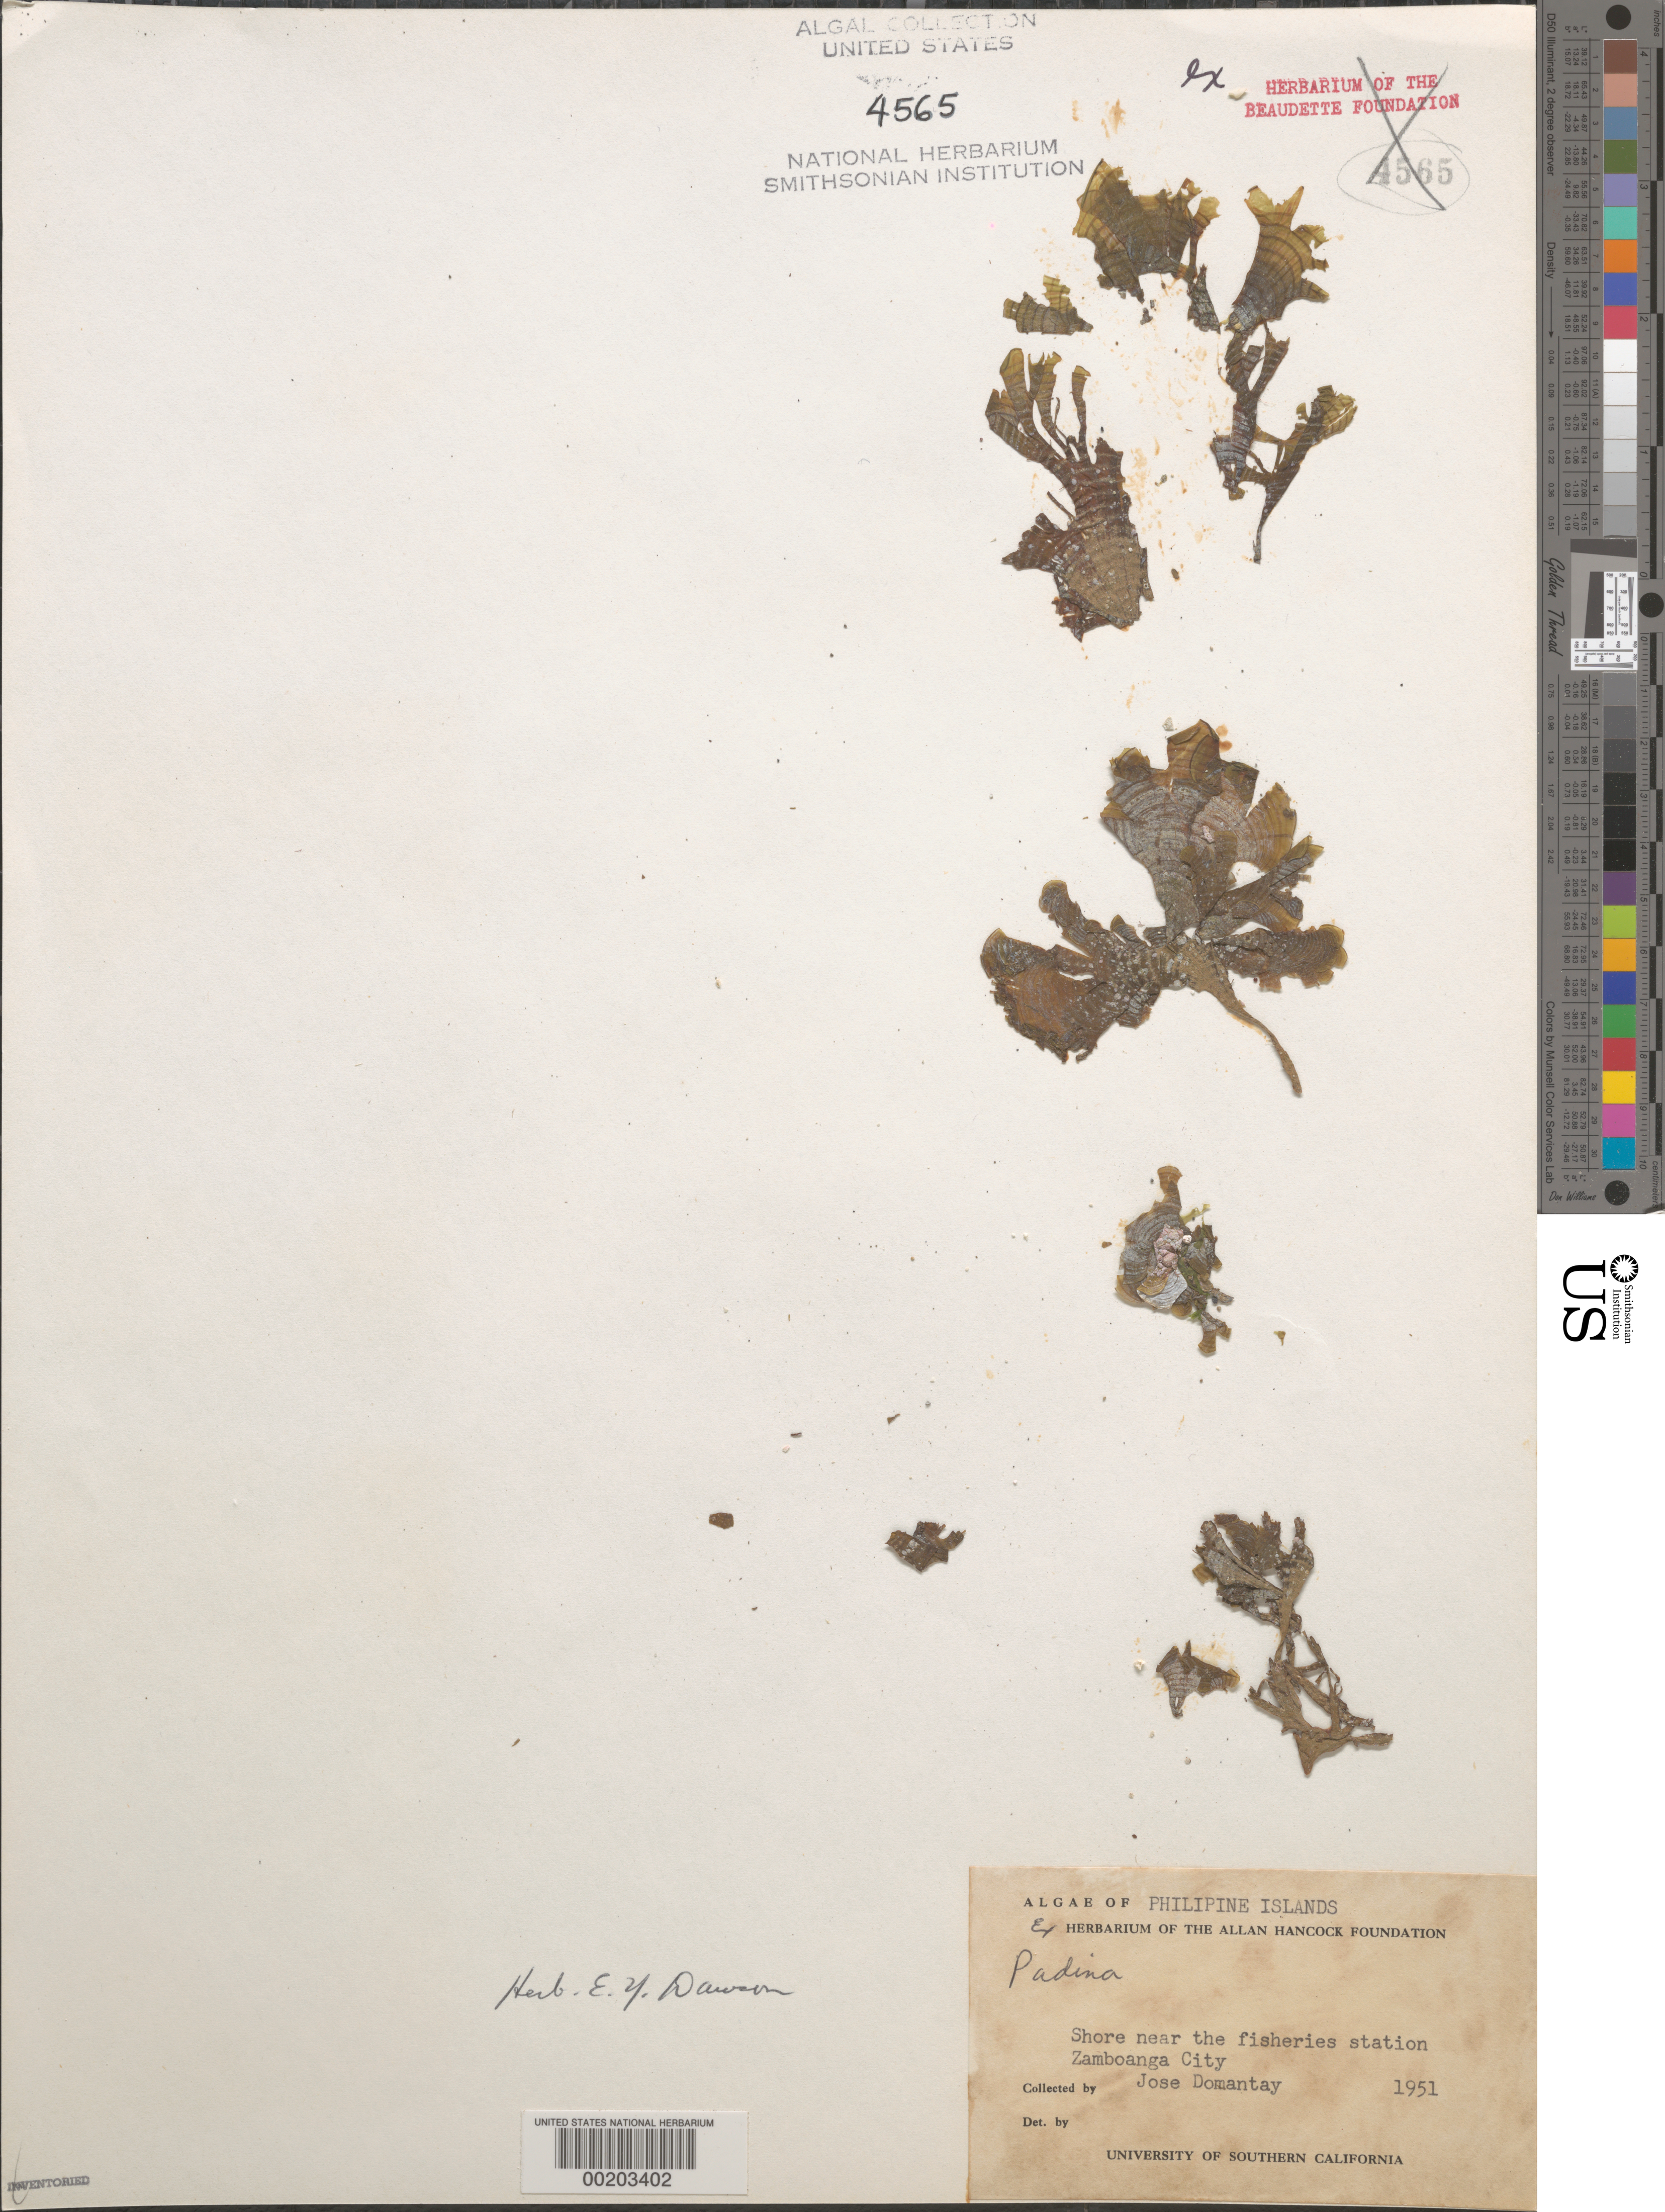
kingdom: Chromista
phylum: Ochrophyta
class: Phaeophyceae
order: Dictyotales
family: Dictyotaceae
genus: Padina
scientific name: Padina sp.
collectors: J. Domantay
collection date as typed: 1951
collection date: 1951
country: Philippines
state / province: Zamboanga Peninsula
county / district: Zamboanga del Sur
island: Mindanao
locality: City of Zamboanga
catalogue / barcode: US 4565